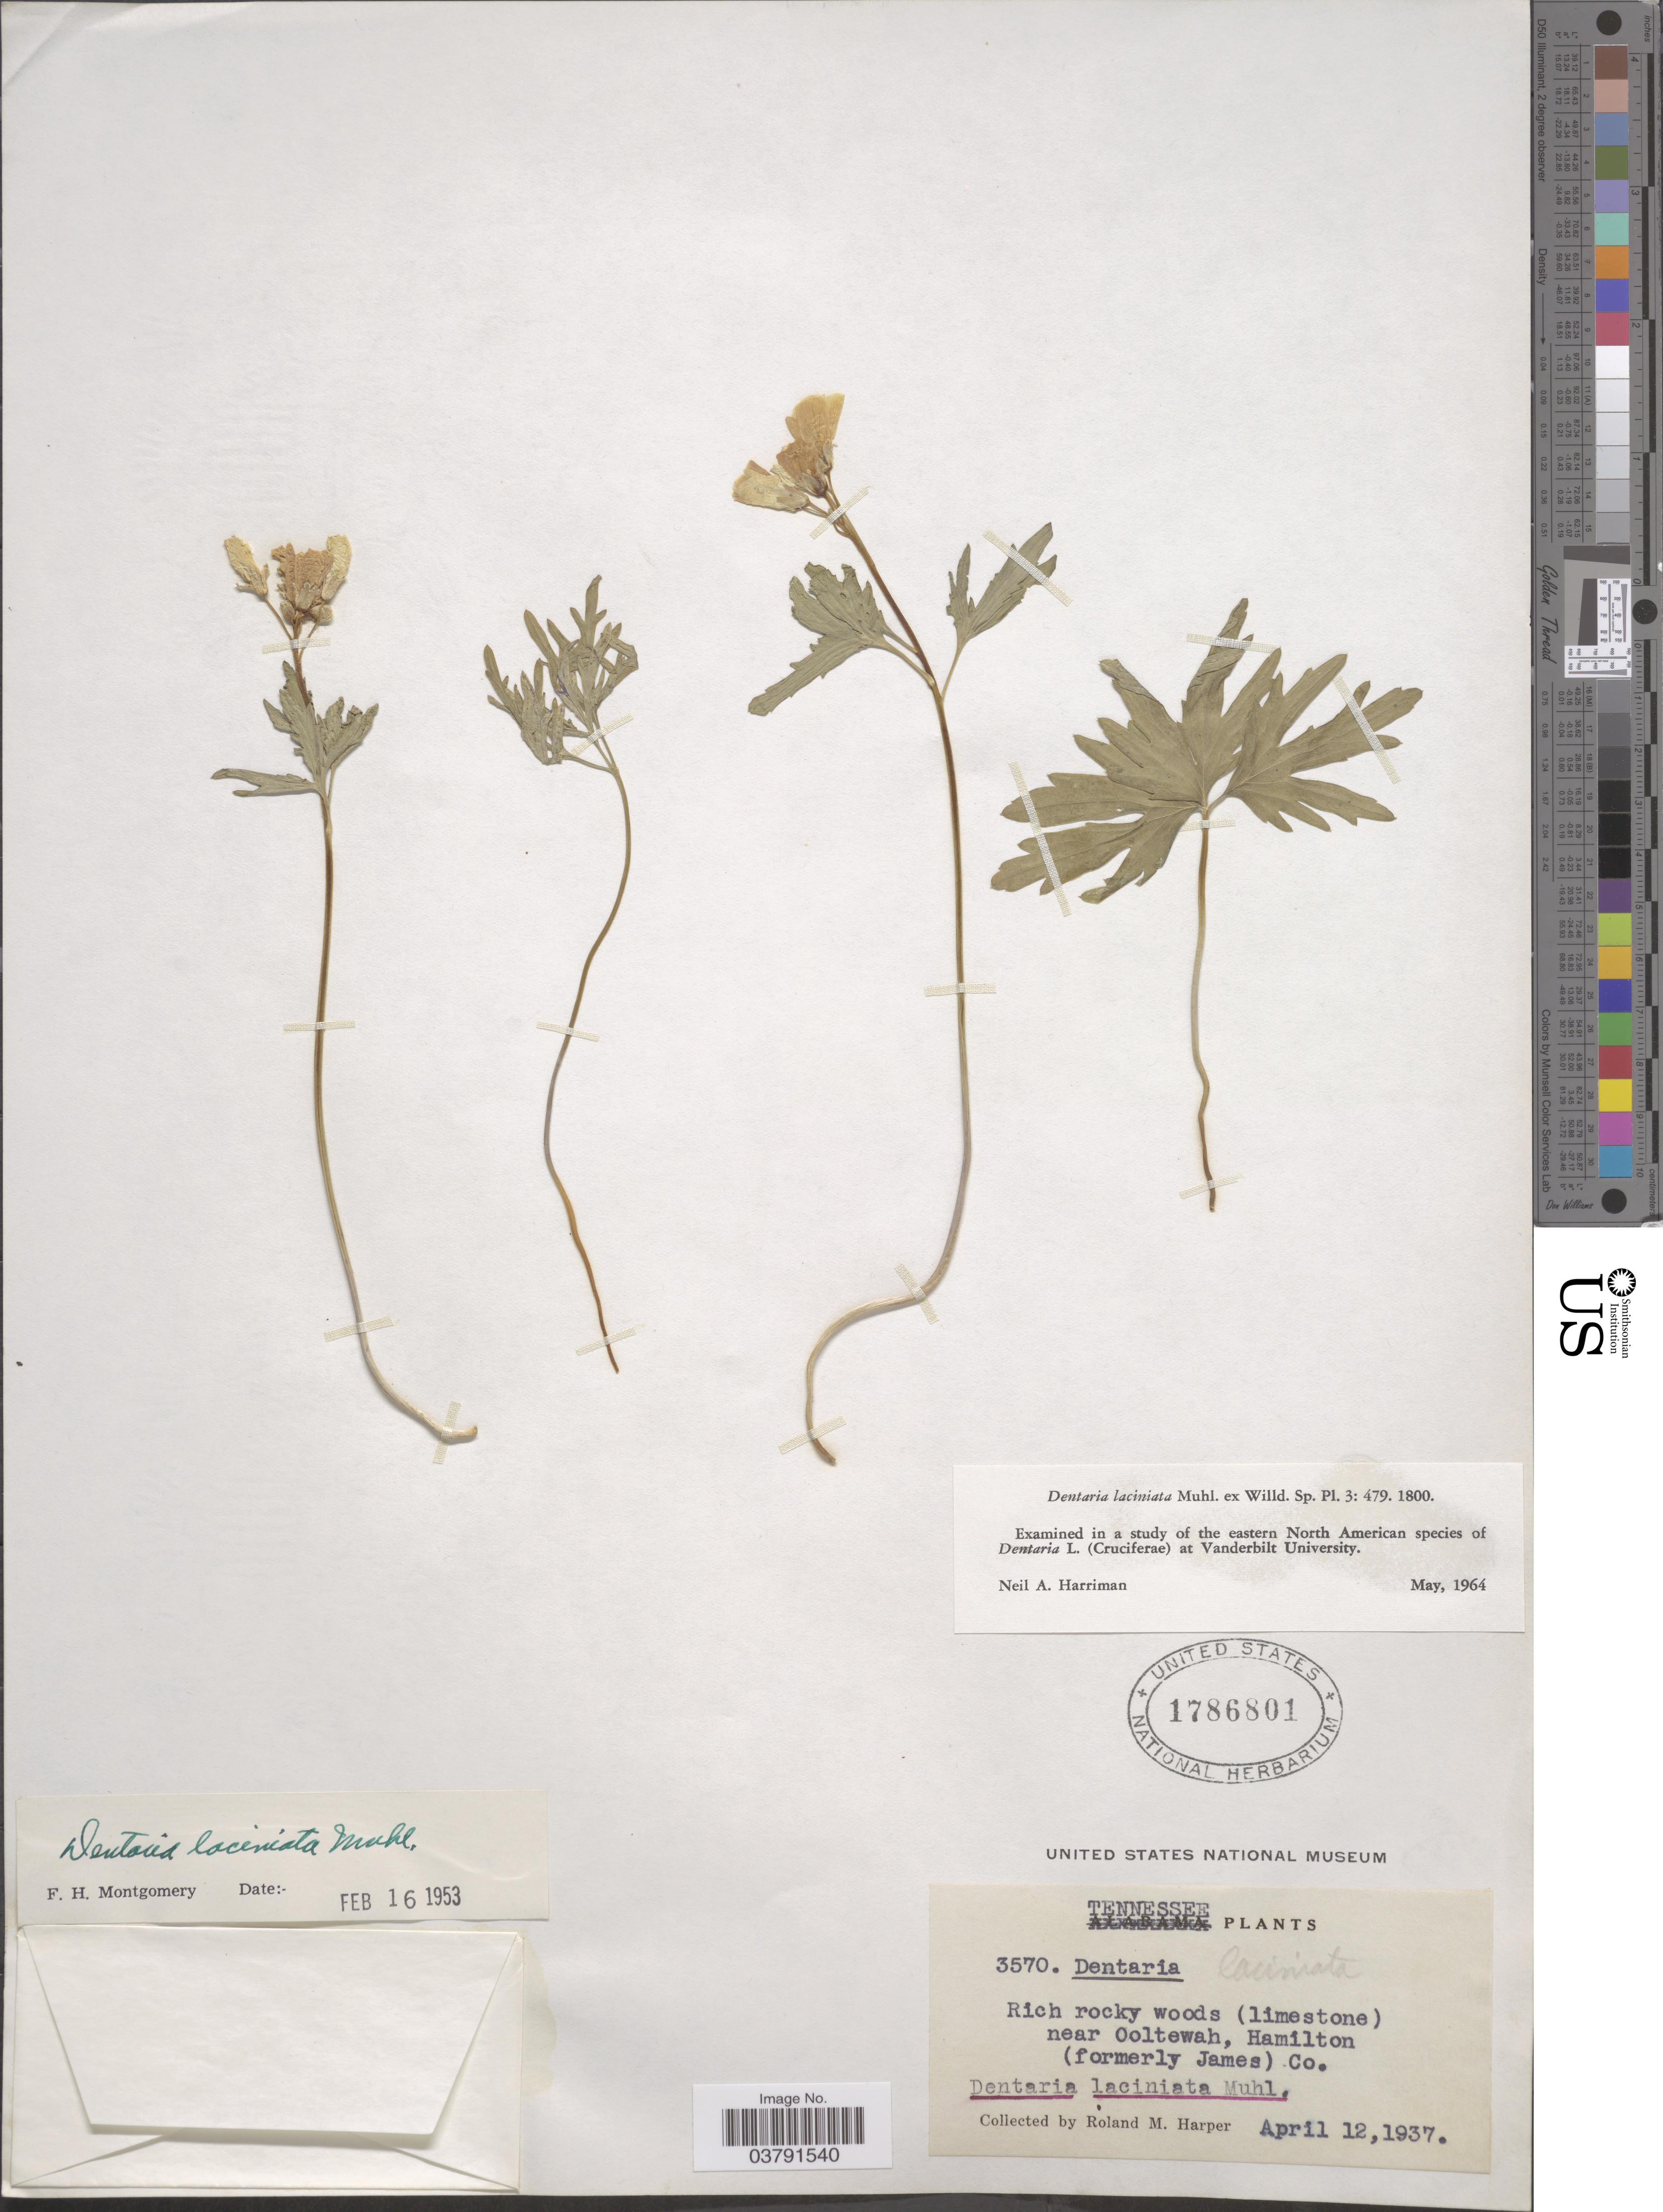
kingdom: Plantae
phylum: Tracheophyta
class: Magnoliopsida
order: Brassicales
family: Brassicaceae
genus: Dentaria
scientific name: Dentaria laciniata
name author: Muhl.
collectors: R. M. Harper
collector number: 3570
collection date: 1937-04-12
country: United States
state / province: Tennessee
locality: Near Ooltewah, Hamilton (formerly James) Co.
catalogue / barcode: US 1786801